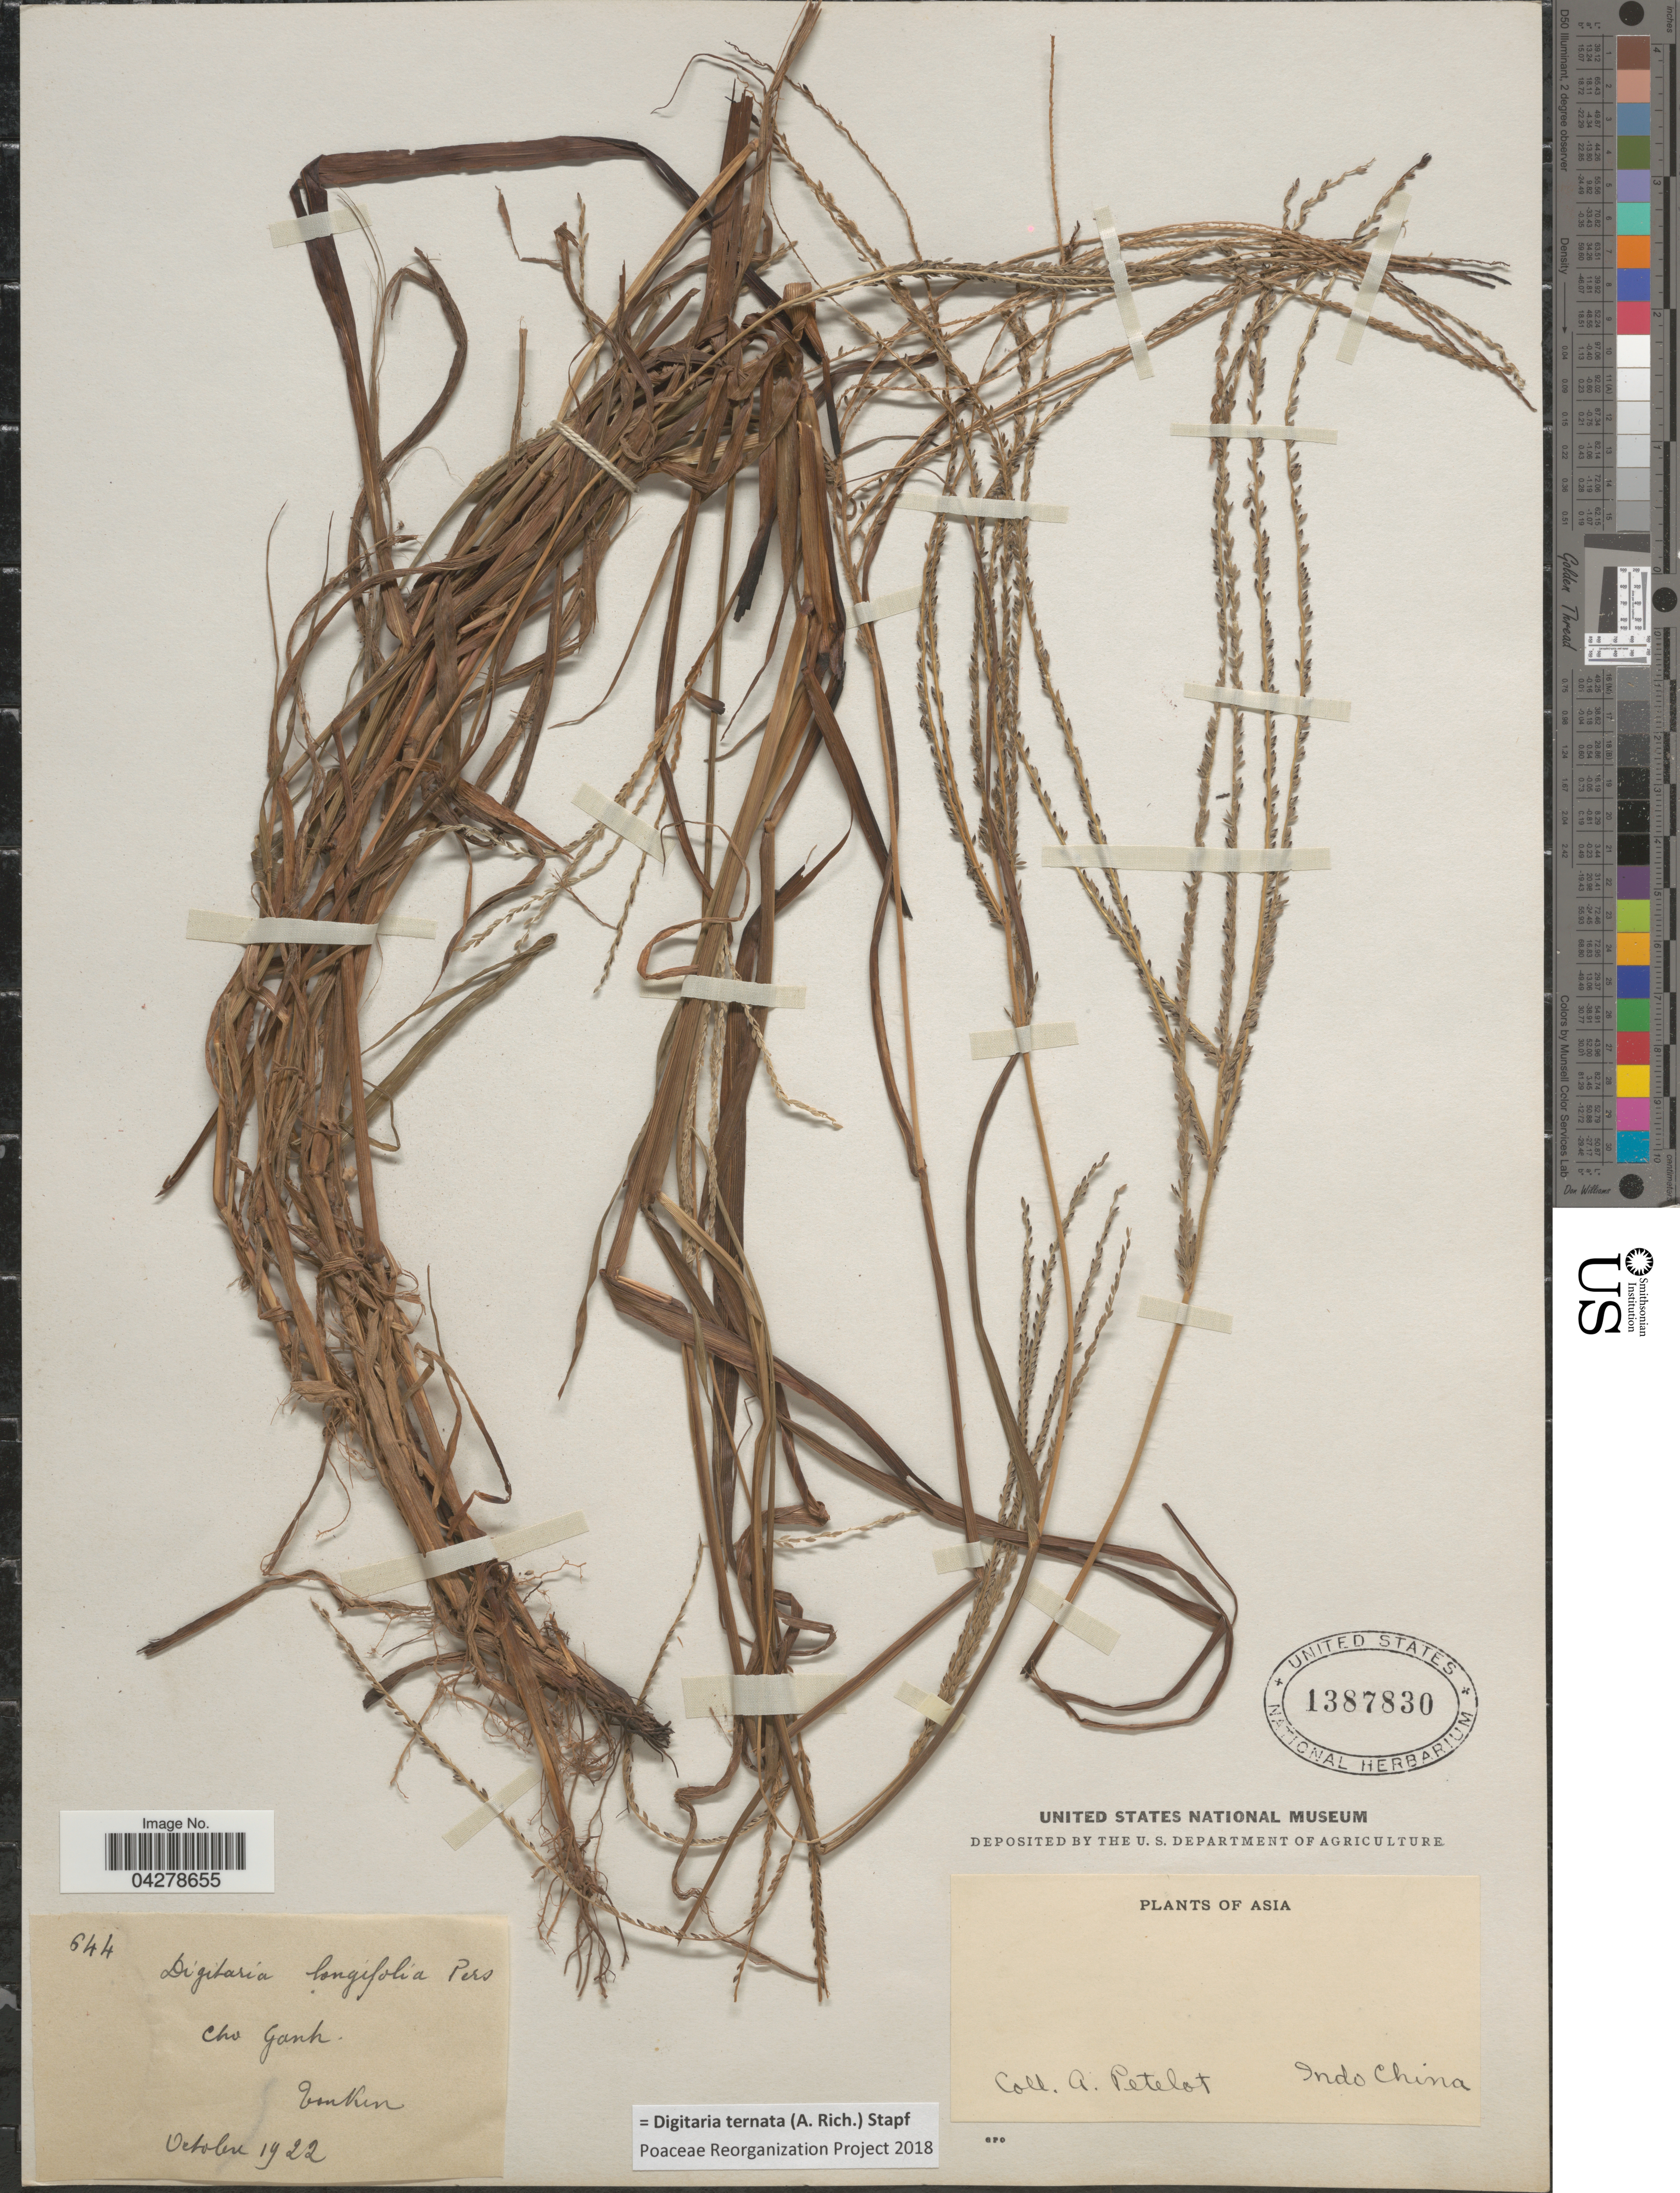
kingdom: Plantae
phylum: Tracheophyta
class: Liliopsida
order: Poales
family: Poaceae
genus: Digitaria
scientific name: Digitaria ternata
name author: (Hochr. ex A. Rich.) Stapf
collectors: A. Petelot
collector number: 644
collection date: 1922-10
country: Vietnam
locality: Cho Ganh. Tonkin. Indo China.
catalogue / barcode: US 1387830